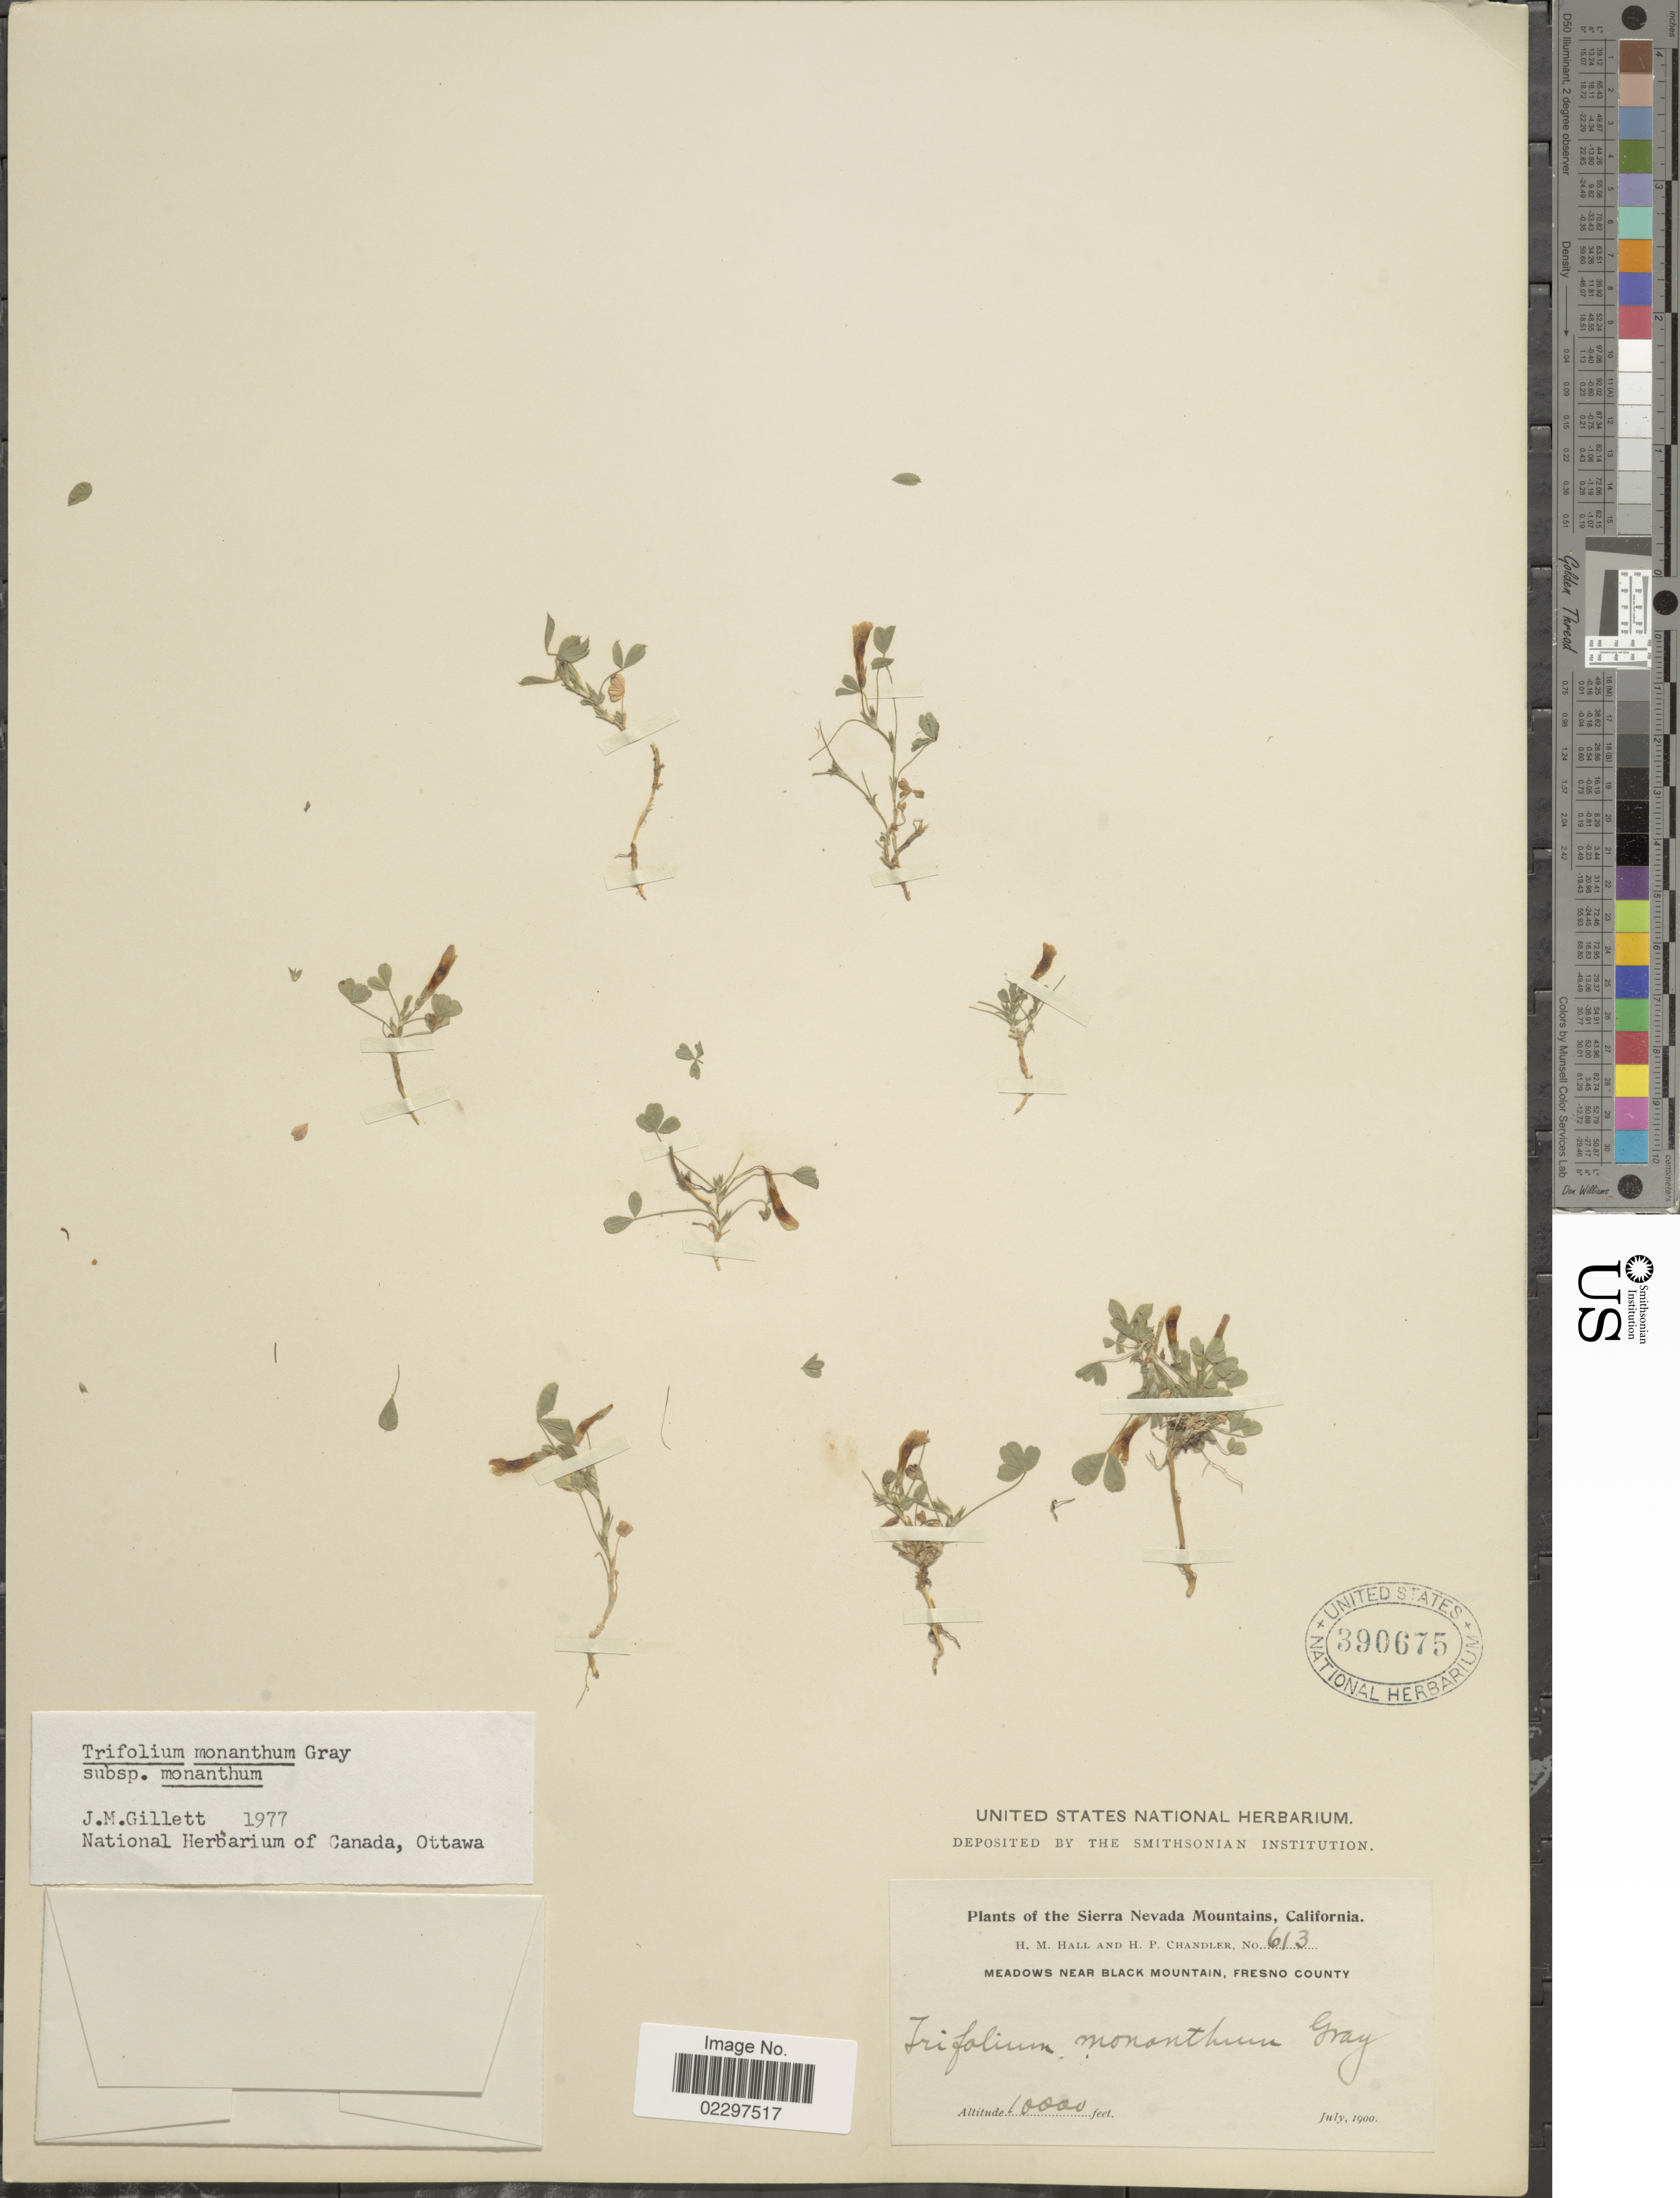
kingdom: Plantae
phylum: Tracheophyta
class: Magnoliopsida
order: Fabales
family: Fabaceae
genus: Trifolium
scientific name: Trifolium monanthum subsp. monanthum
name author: A. Gray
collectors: H. M. Hall & H. Chandler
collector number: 613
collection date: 1900-07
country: United States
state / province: California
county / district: Fresno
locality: Sierra Nevada Mountains. Meadows near Black Mountain, Fresno County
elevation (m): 3048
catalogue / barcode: US 390675